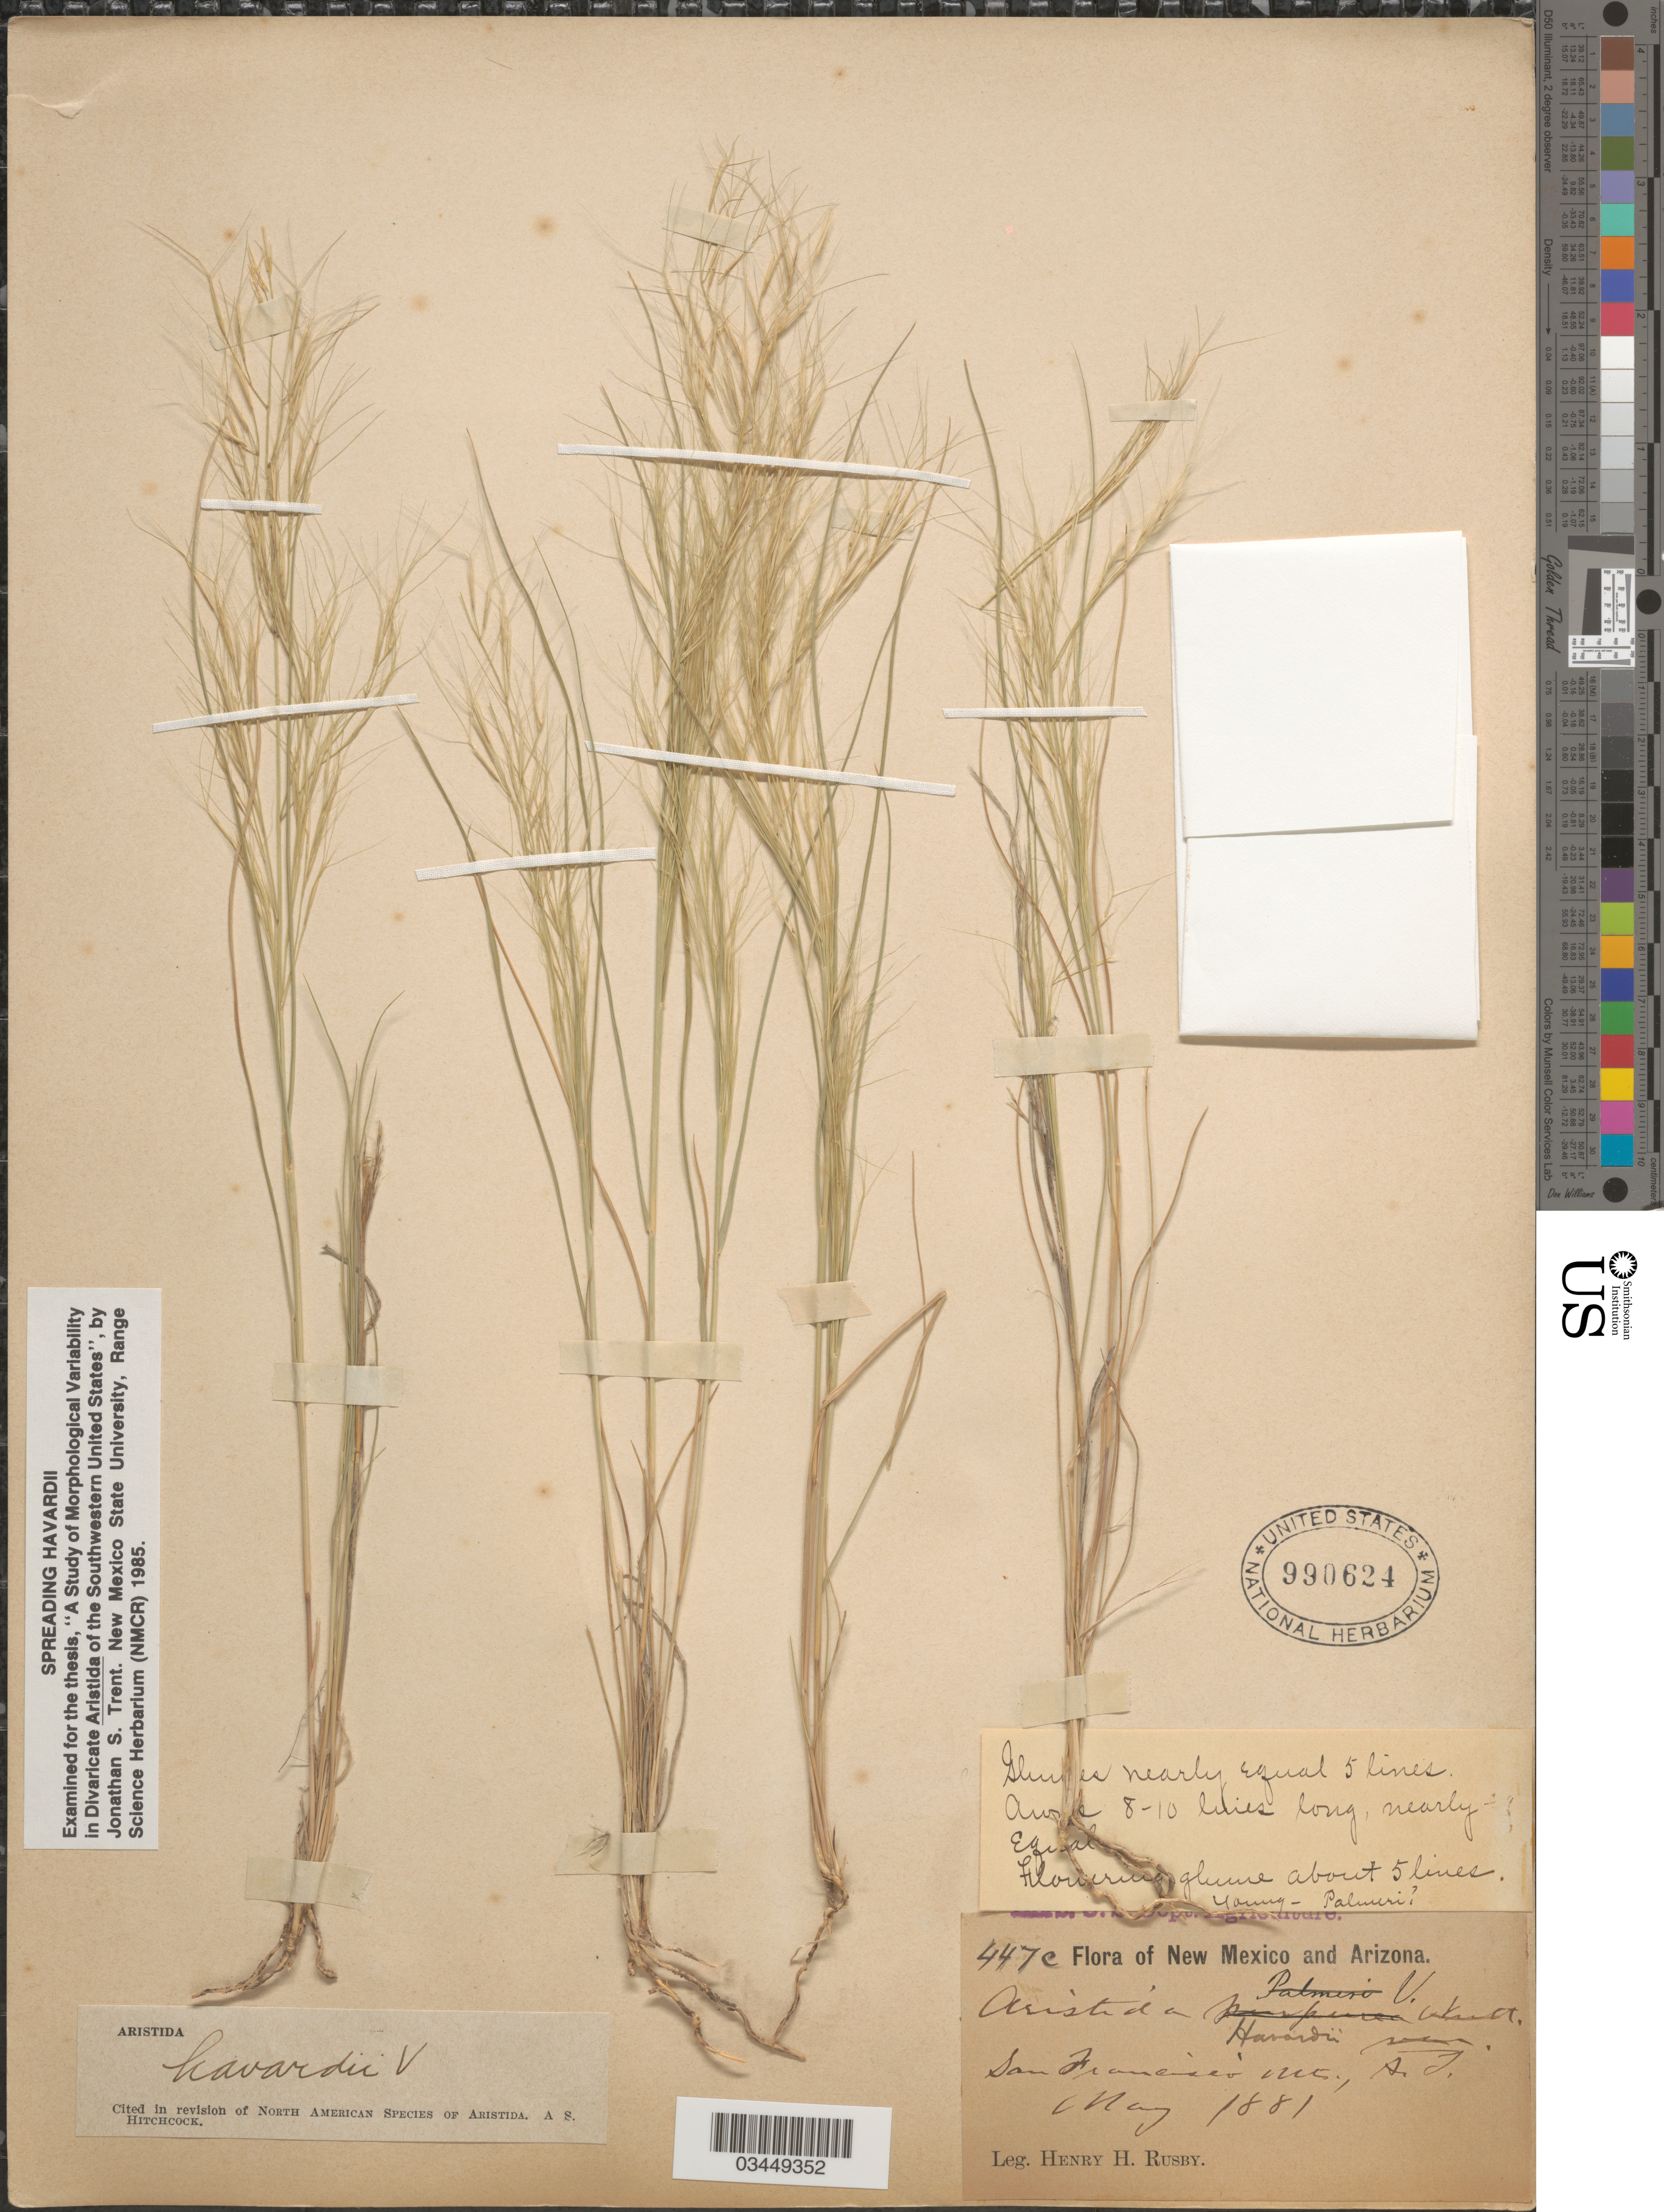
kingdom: Plantae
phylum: Tracheophyta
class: Liliopsida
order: Poales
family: Poaceae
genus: Aristida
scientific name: Aristida havardii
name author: Vasey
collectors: H. H. Rusby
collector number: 447e*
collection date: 1881-05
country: United States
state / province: Arizona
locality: San Francisco Mts., A. T.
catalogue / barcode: US 990624